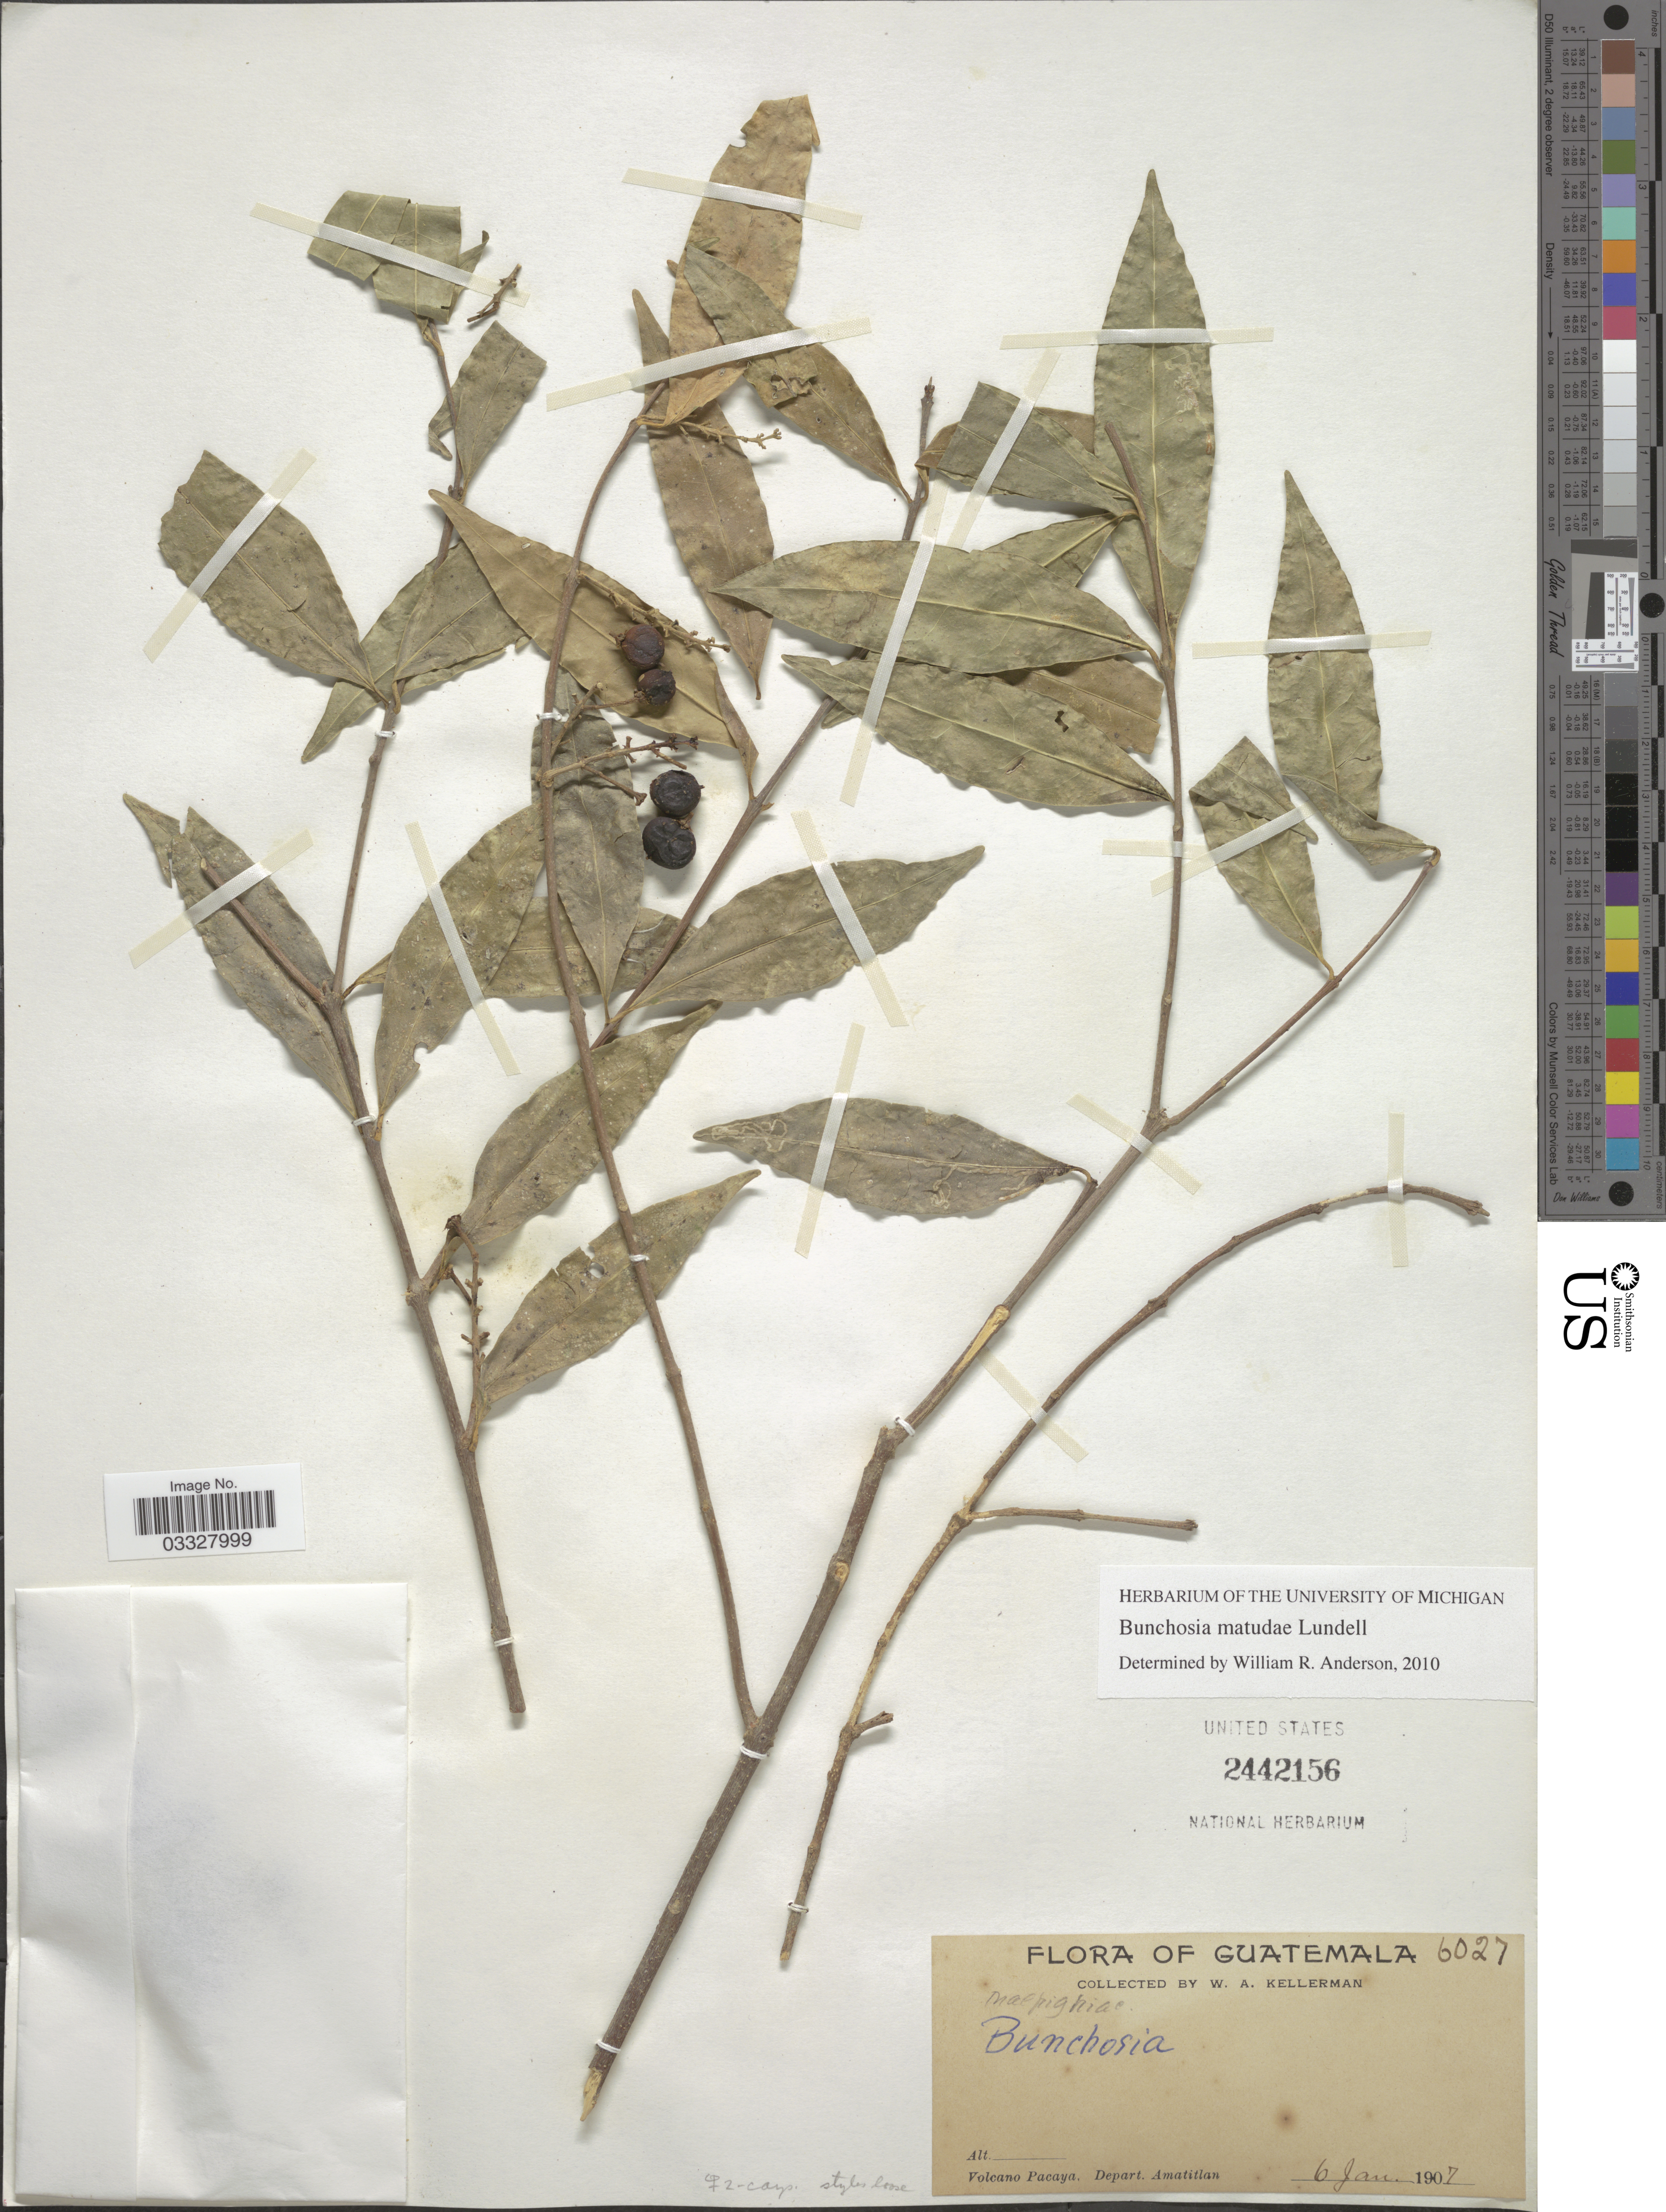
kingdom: Plantae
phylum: Tracheophyta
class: Magnoliopsida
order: Malpighiales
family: Malpighiaceae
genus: Bunchosia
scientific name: Bunchosia matudae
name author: Lundell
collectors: W. Kellerman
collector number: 6027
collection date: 1907-01-06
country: Guatemala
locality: Volcano Pacaya, Depart. Amatitlan.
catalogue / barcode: US 2442156